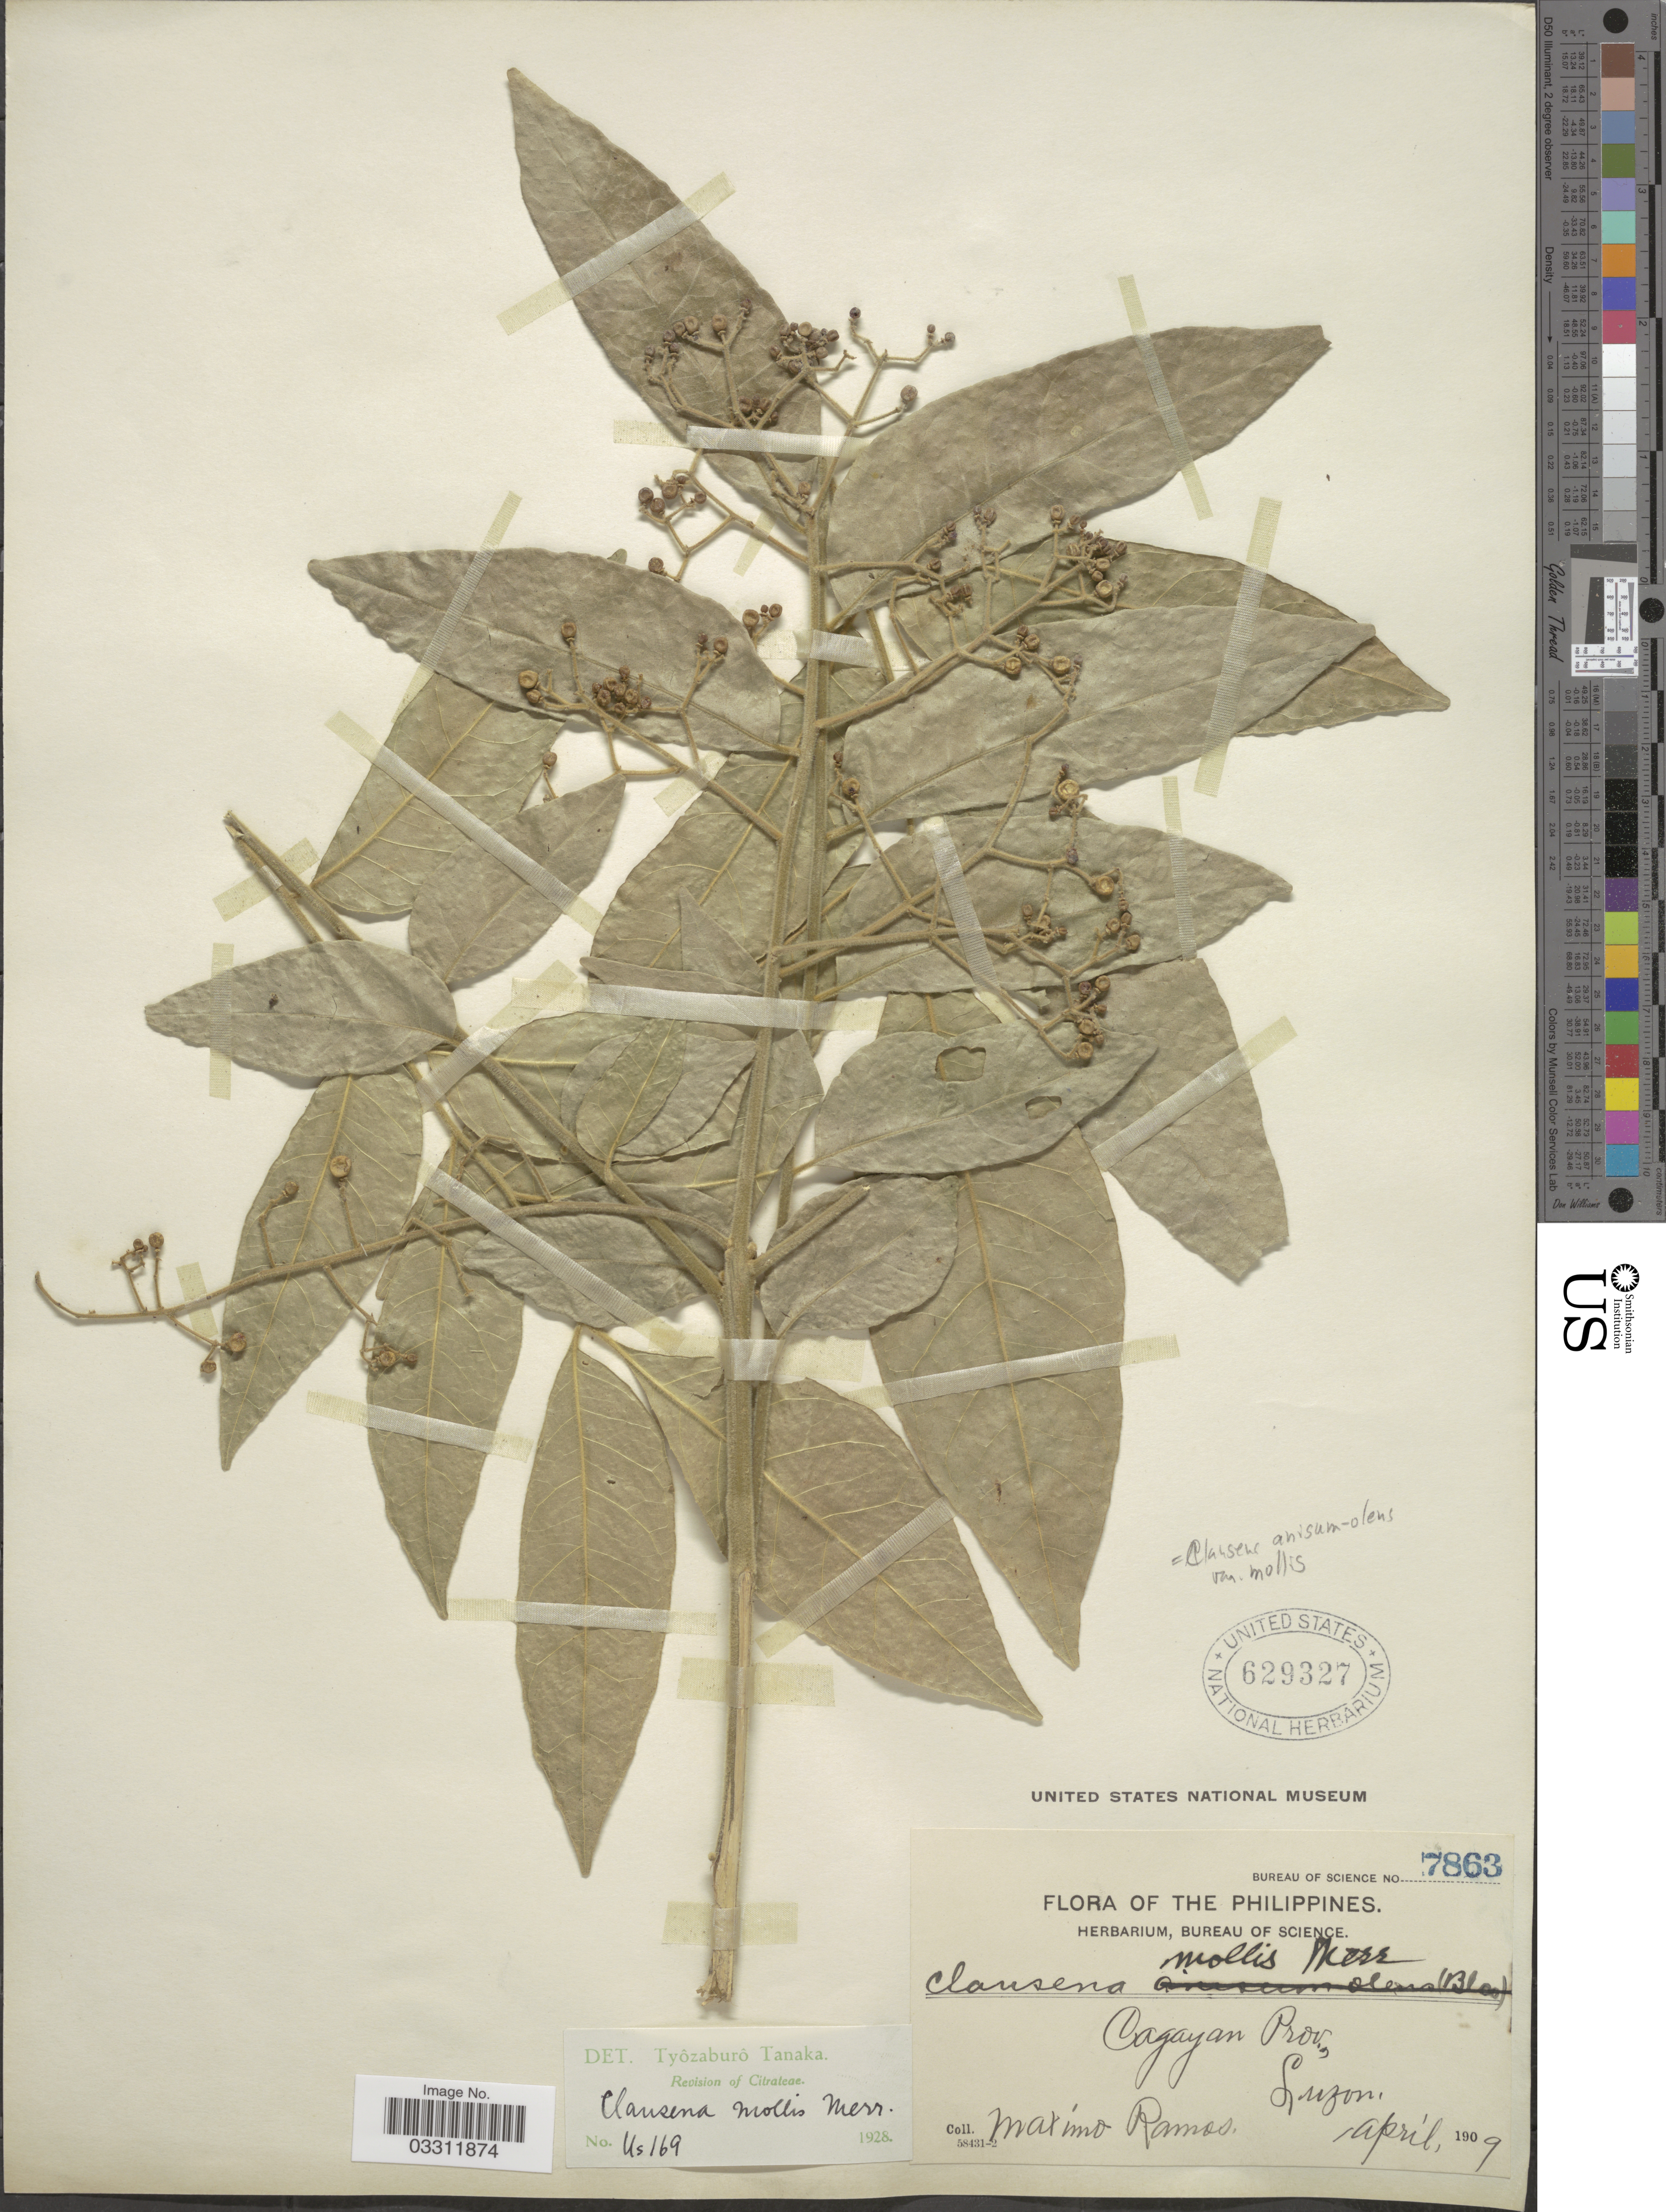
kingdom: Plantae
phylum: Tracheophyta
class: Magnoliopsida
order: Sapindales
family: Rutaceae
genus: Clausena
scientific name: Clausena anisum-olens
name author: (Blume) Merr.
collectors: M. Ramos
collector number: Bureau of Science 7863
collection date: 1909-04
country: Philippines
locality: Cagayan Prov., Luzon.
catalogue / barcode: US 629327